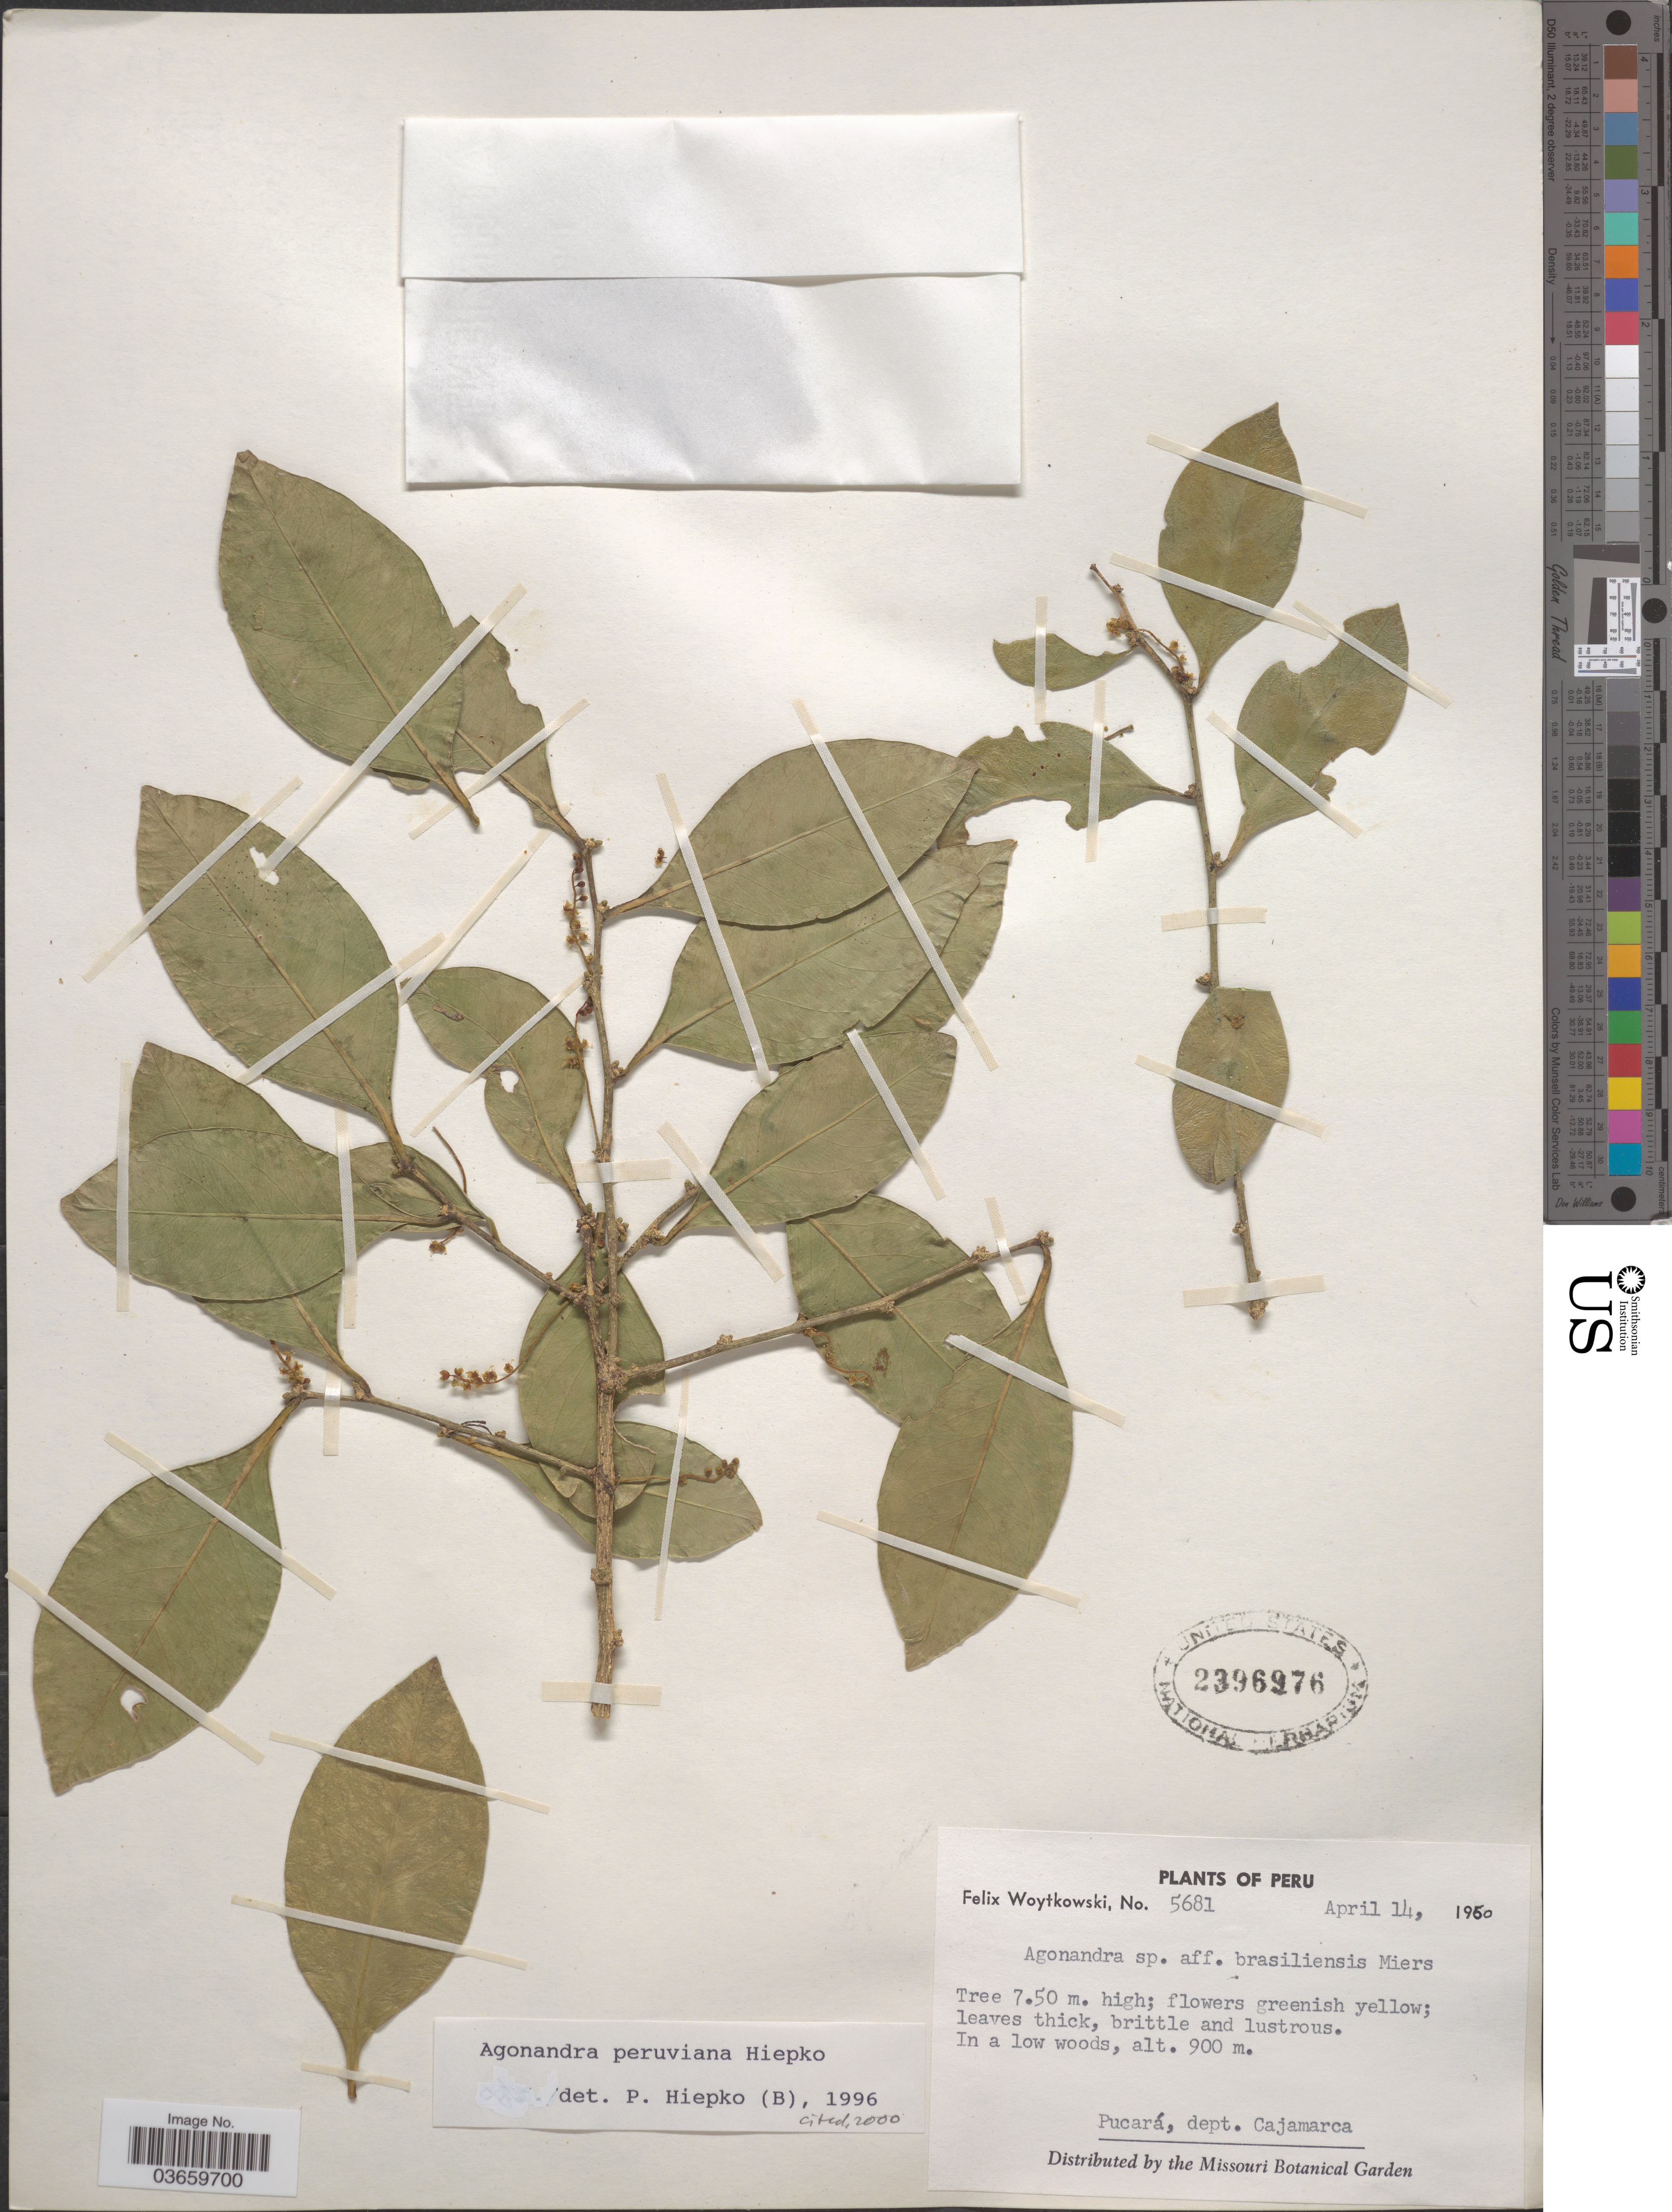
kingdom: Plantae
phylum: Tracheophyta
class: Magnoliopsida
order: Santalales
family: Opiliaceae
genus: Agonandra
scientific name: Agonandra peruviana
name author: Hiepko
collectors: F. Woytkowski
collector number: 5681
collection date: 1950-04-14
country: Peru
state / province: Cajamarca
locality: Pucará, dept. Cajamarca.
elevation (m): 900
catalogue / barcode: US 2396976